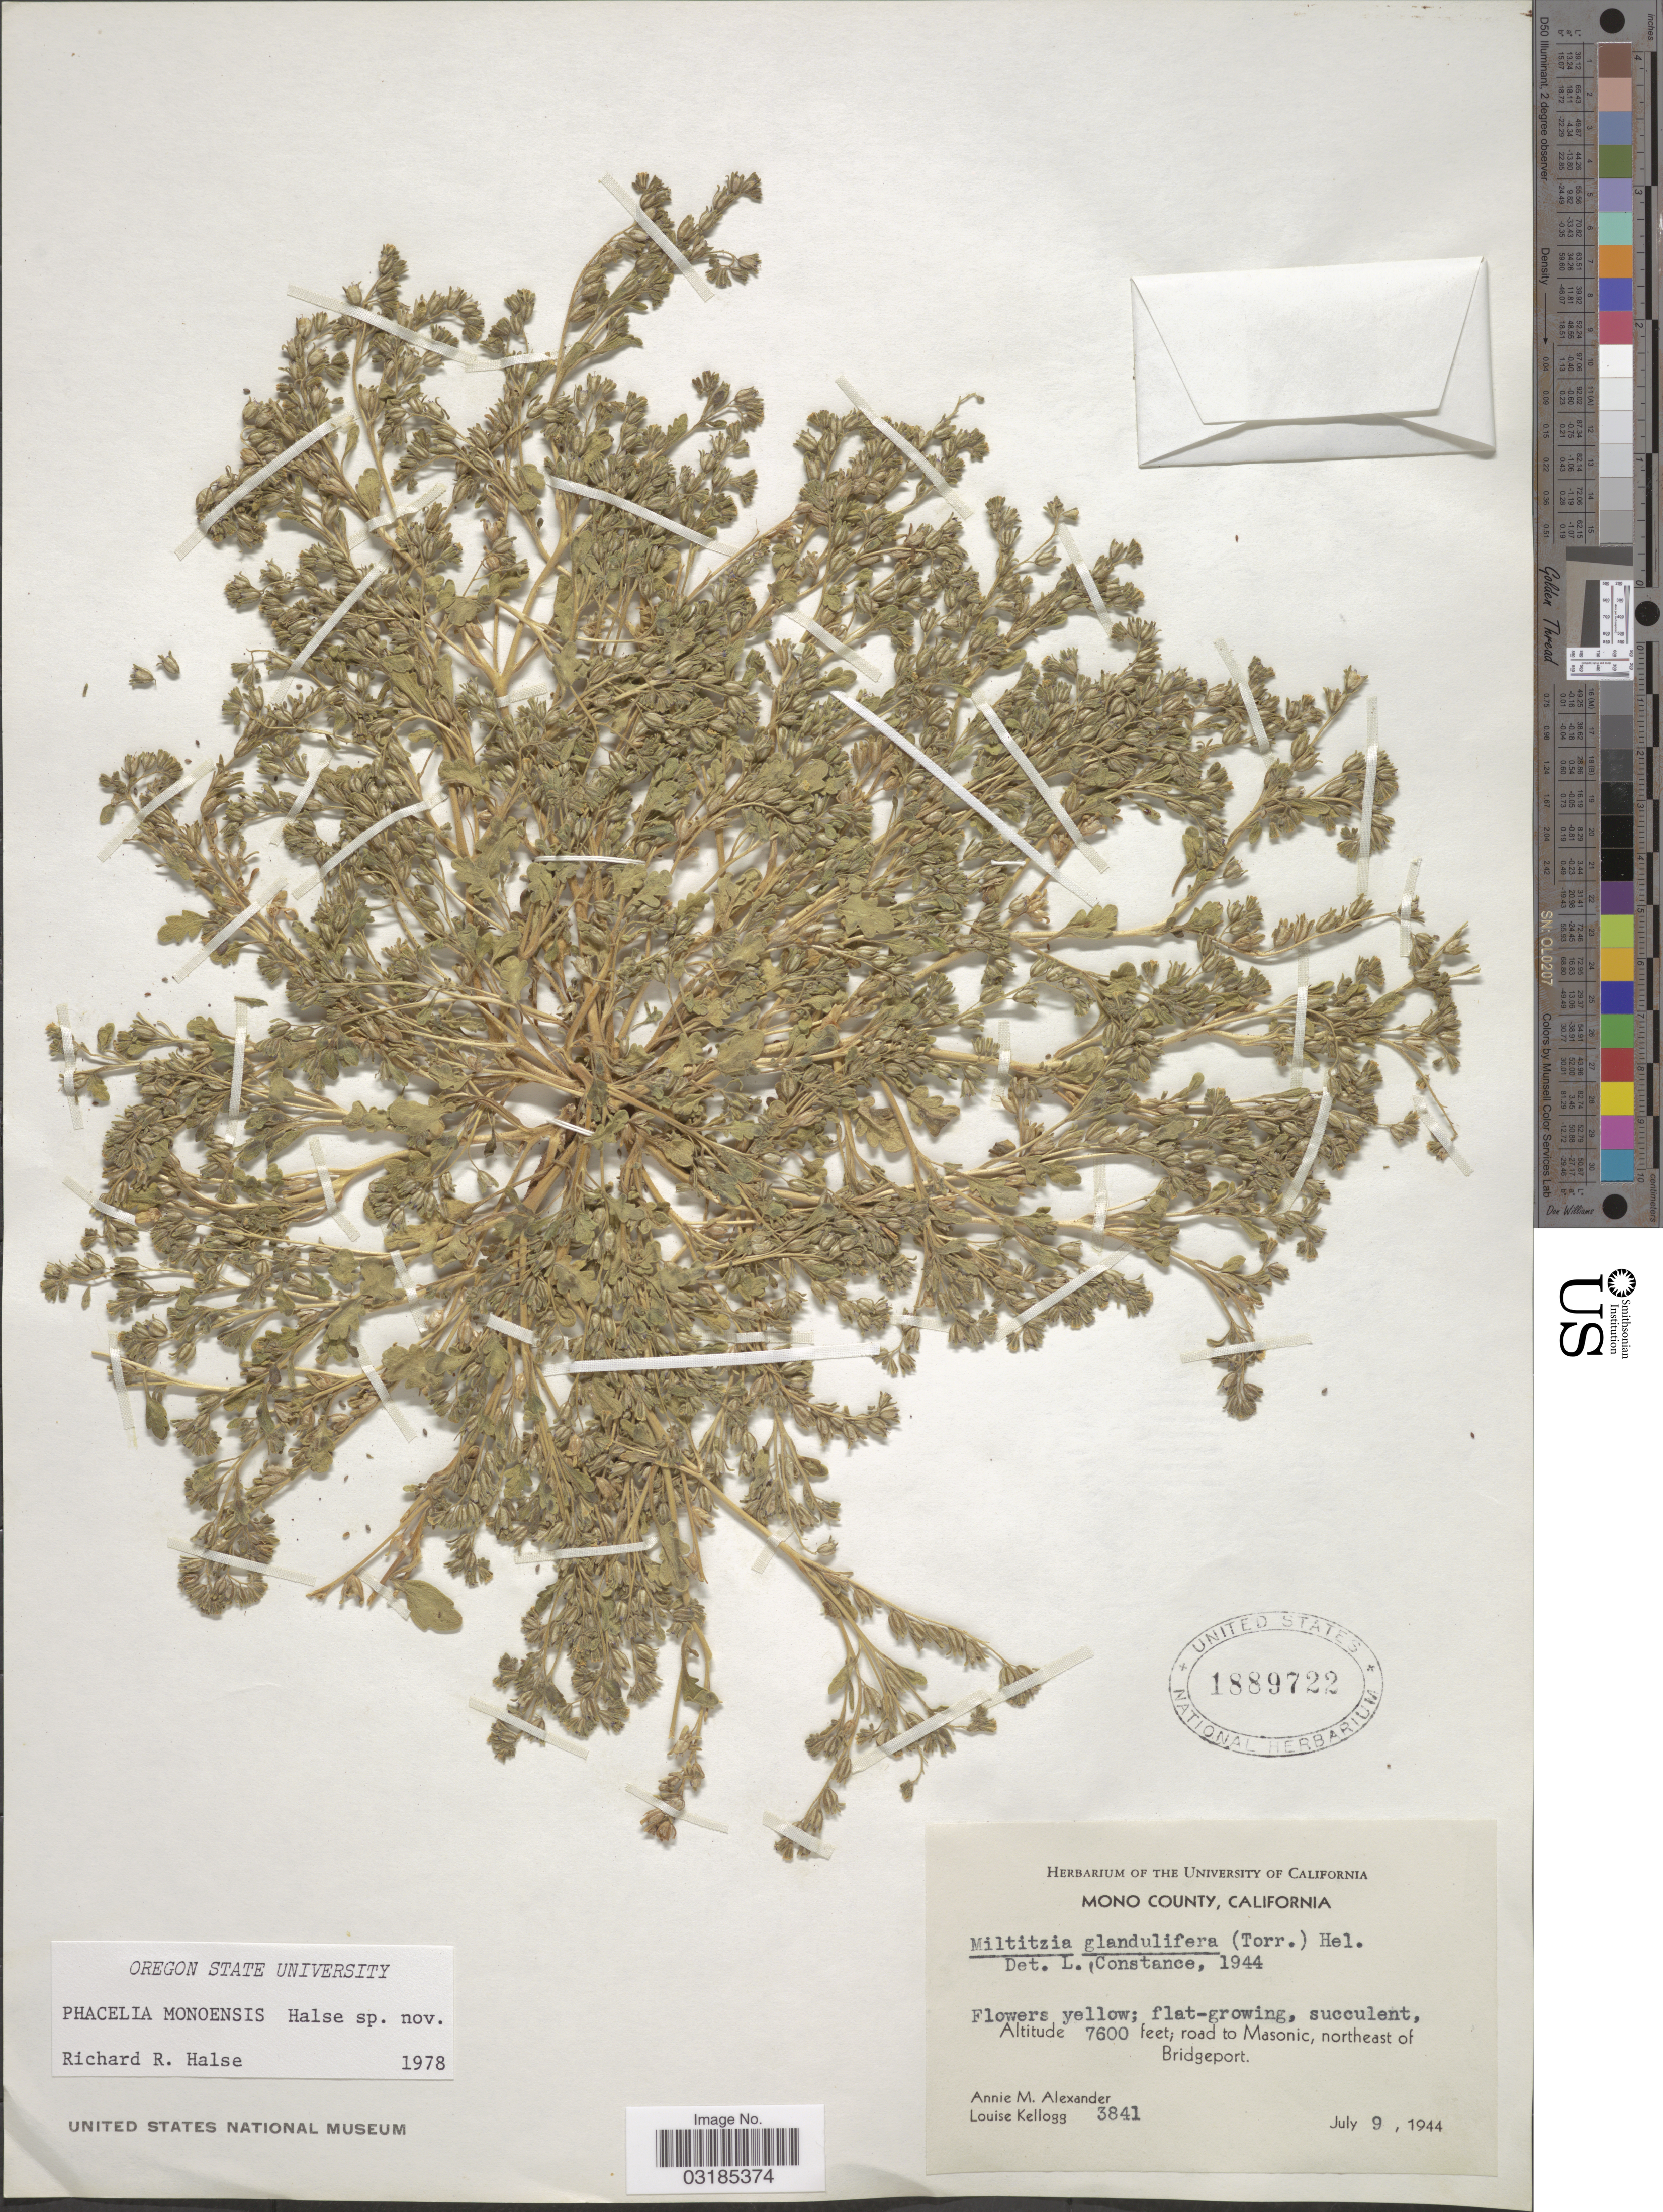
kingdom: Plantae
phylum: Tracheophyta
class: Magnoliopsida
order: Boraginales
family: Hydrophyllaceae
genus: Phacelia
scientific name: Phacelia monoensis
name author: Halse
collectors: A. M. Alexander & L. Kellogg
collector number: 3841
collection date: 1944-07-09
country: United States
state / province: California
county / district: Mono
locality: Mono County. Road to Masonic, northeast of Bridgeport.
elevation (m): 2316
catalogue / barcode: US 1889722